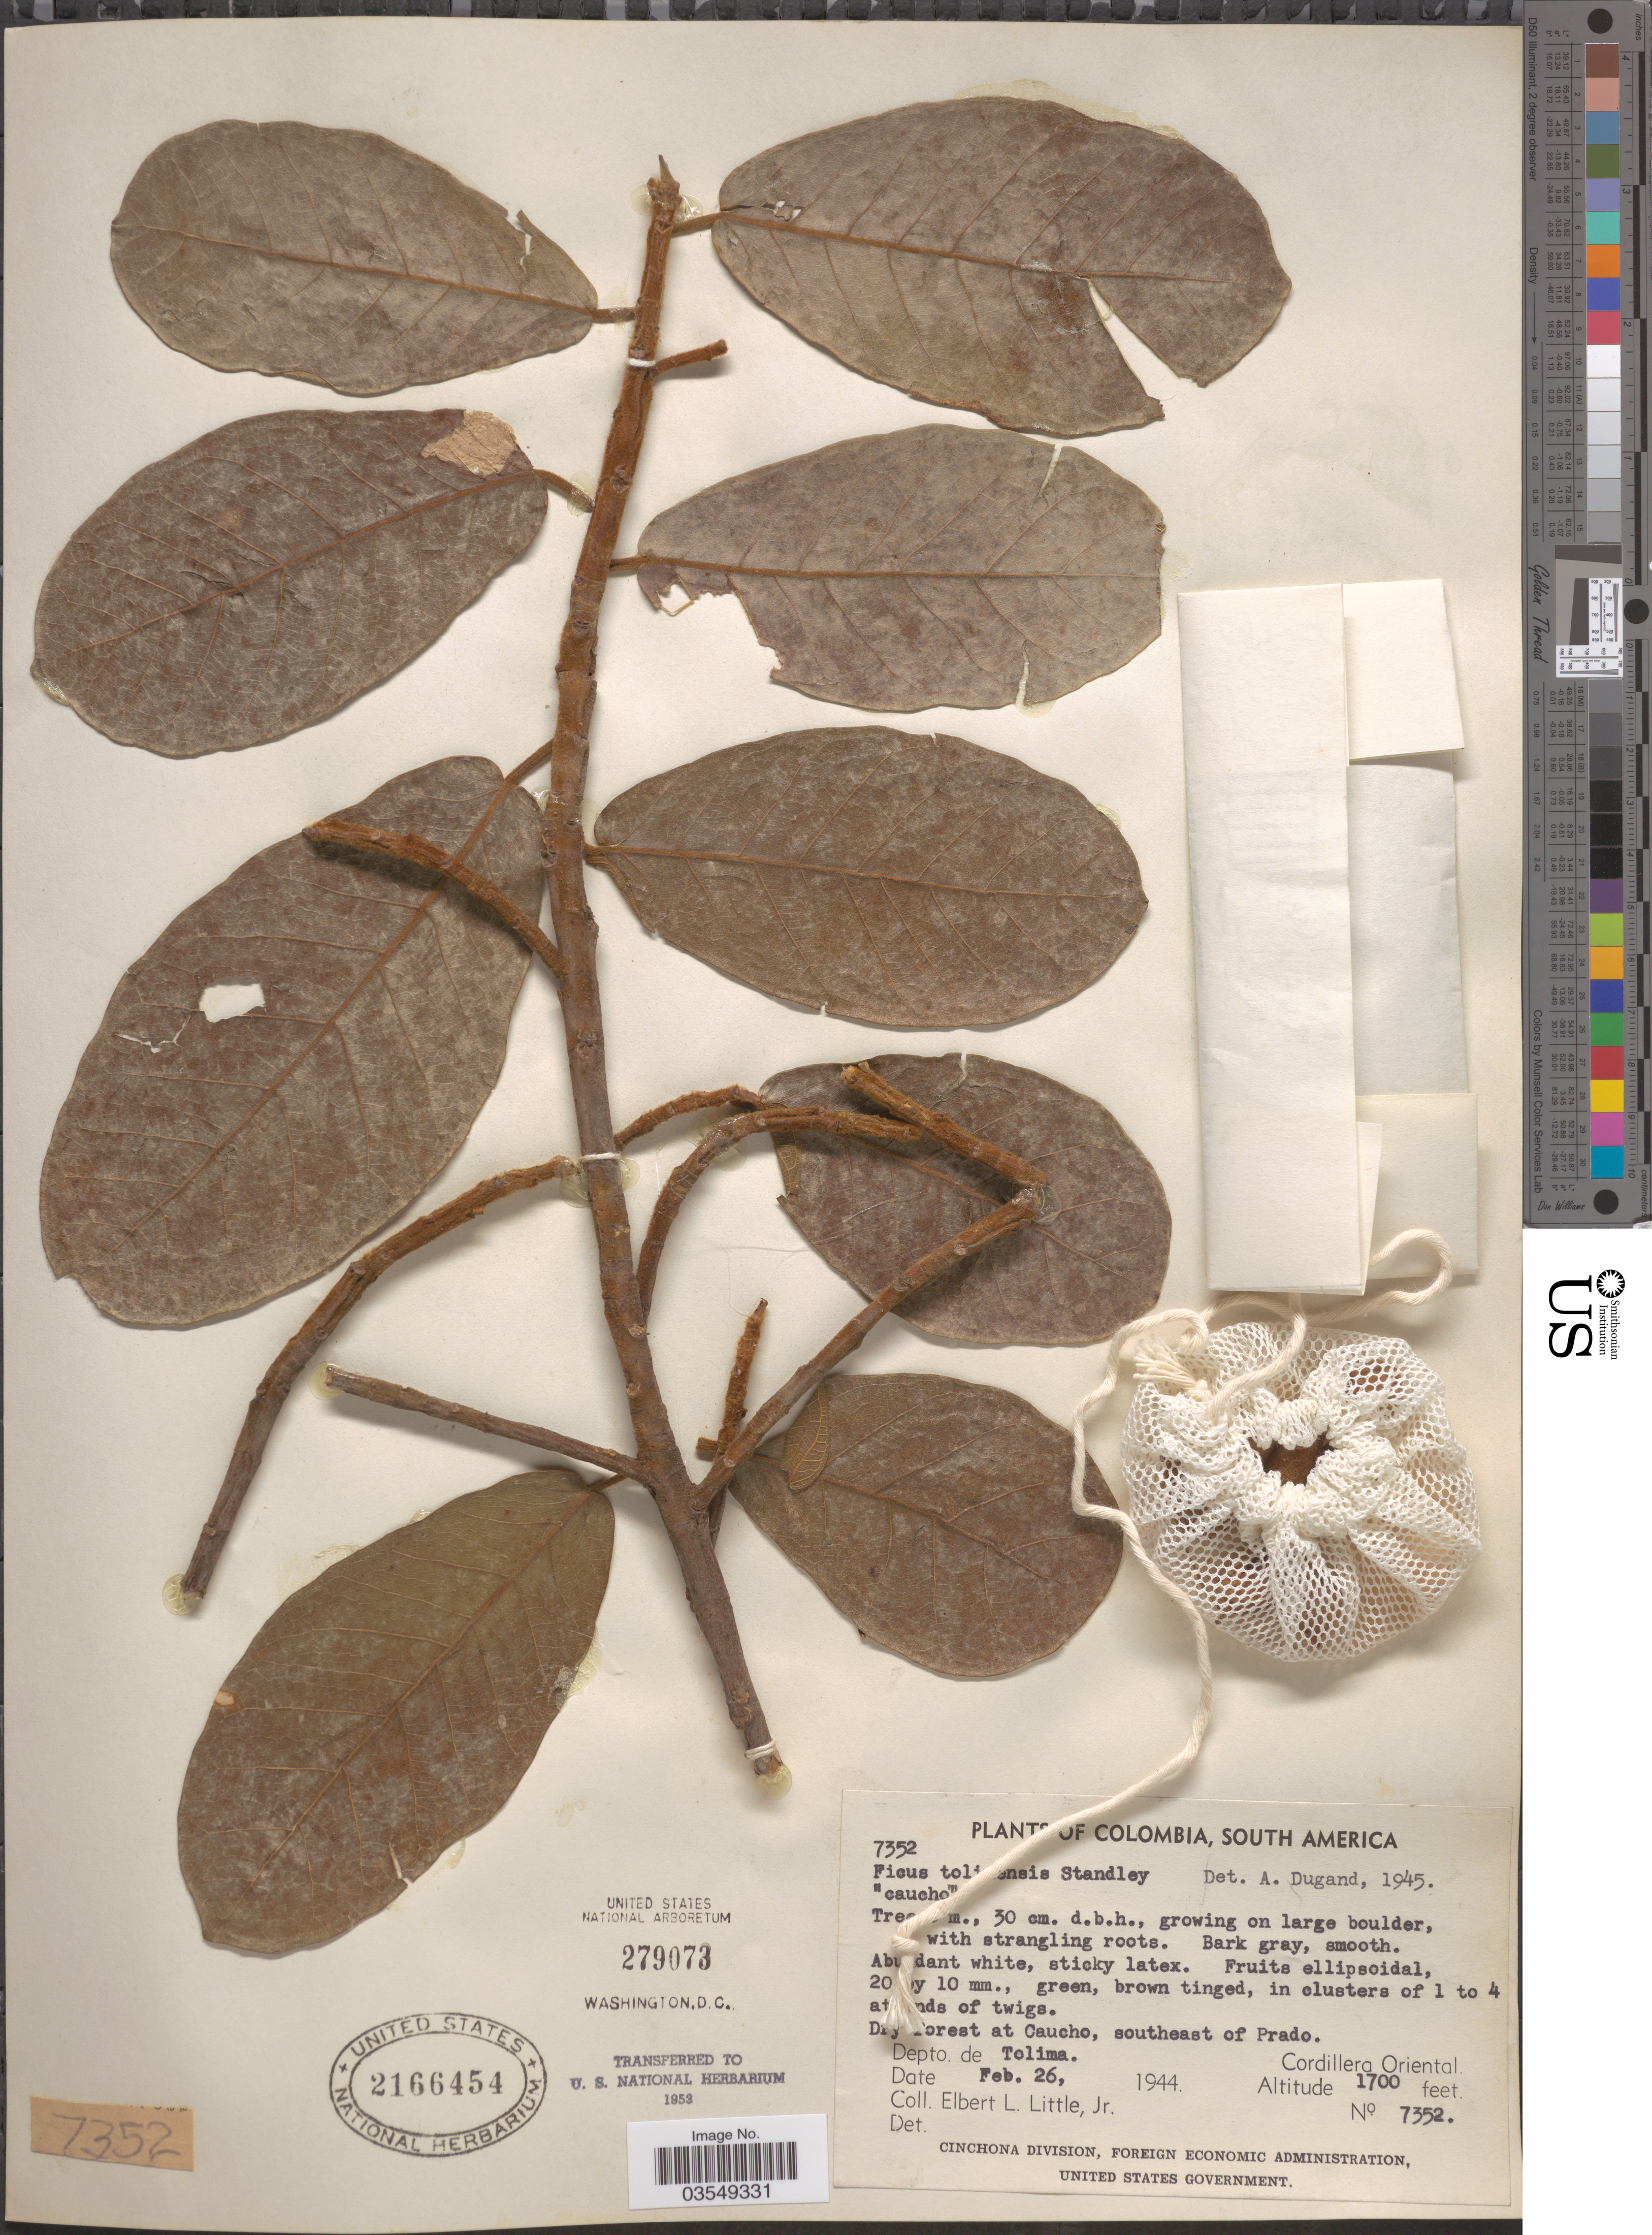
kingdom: Plantae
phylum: Tracheophyta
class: Magnoliopsida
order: Rosales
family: Moraceae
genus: Ficus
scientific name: Ficus popenoei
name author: Standl.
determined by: Cardoso Pederneiras, L.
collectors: E. L. Little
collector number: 7352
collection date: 1944-02-26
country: Colombia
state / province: Tolima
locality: Dry forest at Caucho, southeast of Prado. Depto. de Tolima. Cordillera Oriental.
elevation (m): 518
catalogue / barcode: US 2166454